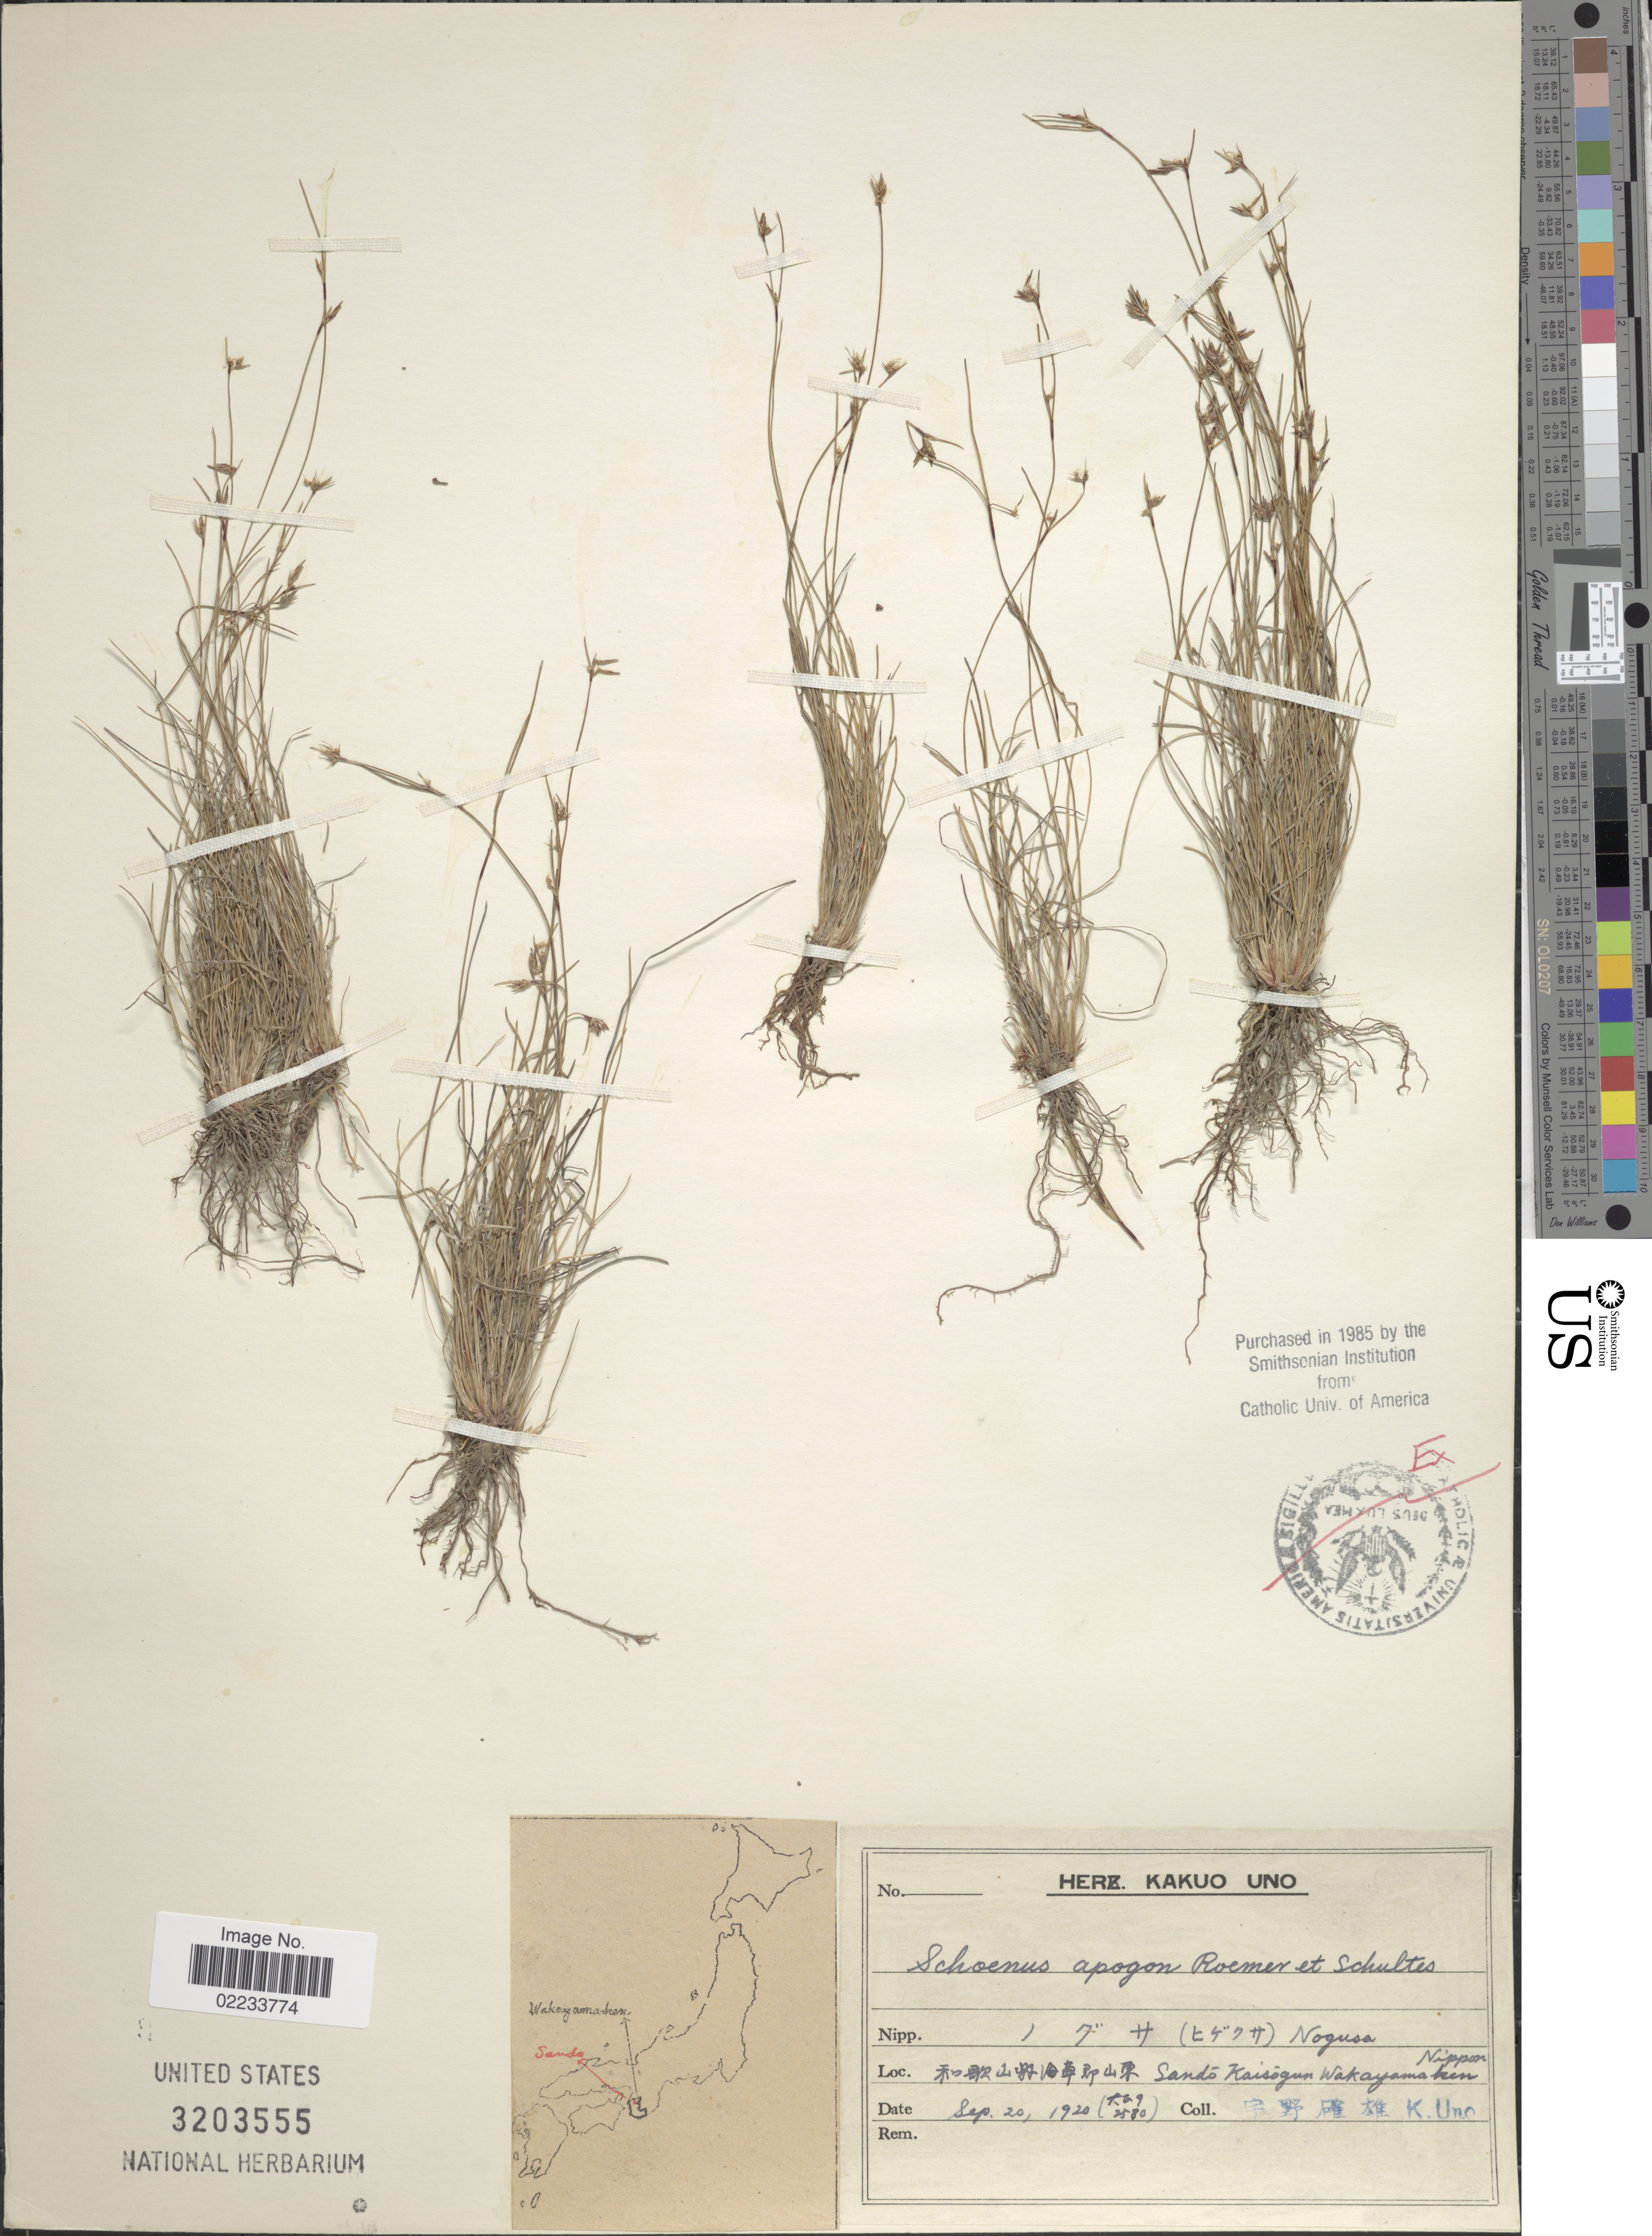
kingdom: Plantae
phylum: Tracheophyta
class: Liliopsida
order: Poales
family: Cyperaceae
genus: Schoenus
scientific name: Schoenus apogon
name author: Roem. & Schult.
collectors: K. Uno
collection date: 1920-09-20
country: Japan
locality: Nogusa, Sando Kaisogun Wakayamaken, Nippon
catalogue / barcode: US 3203555